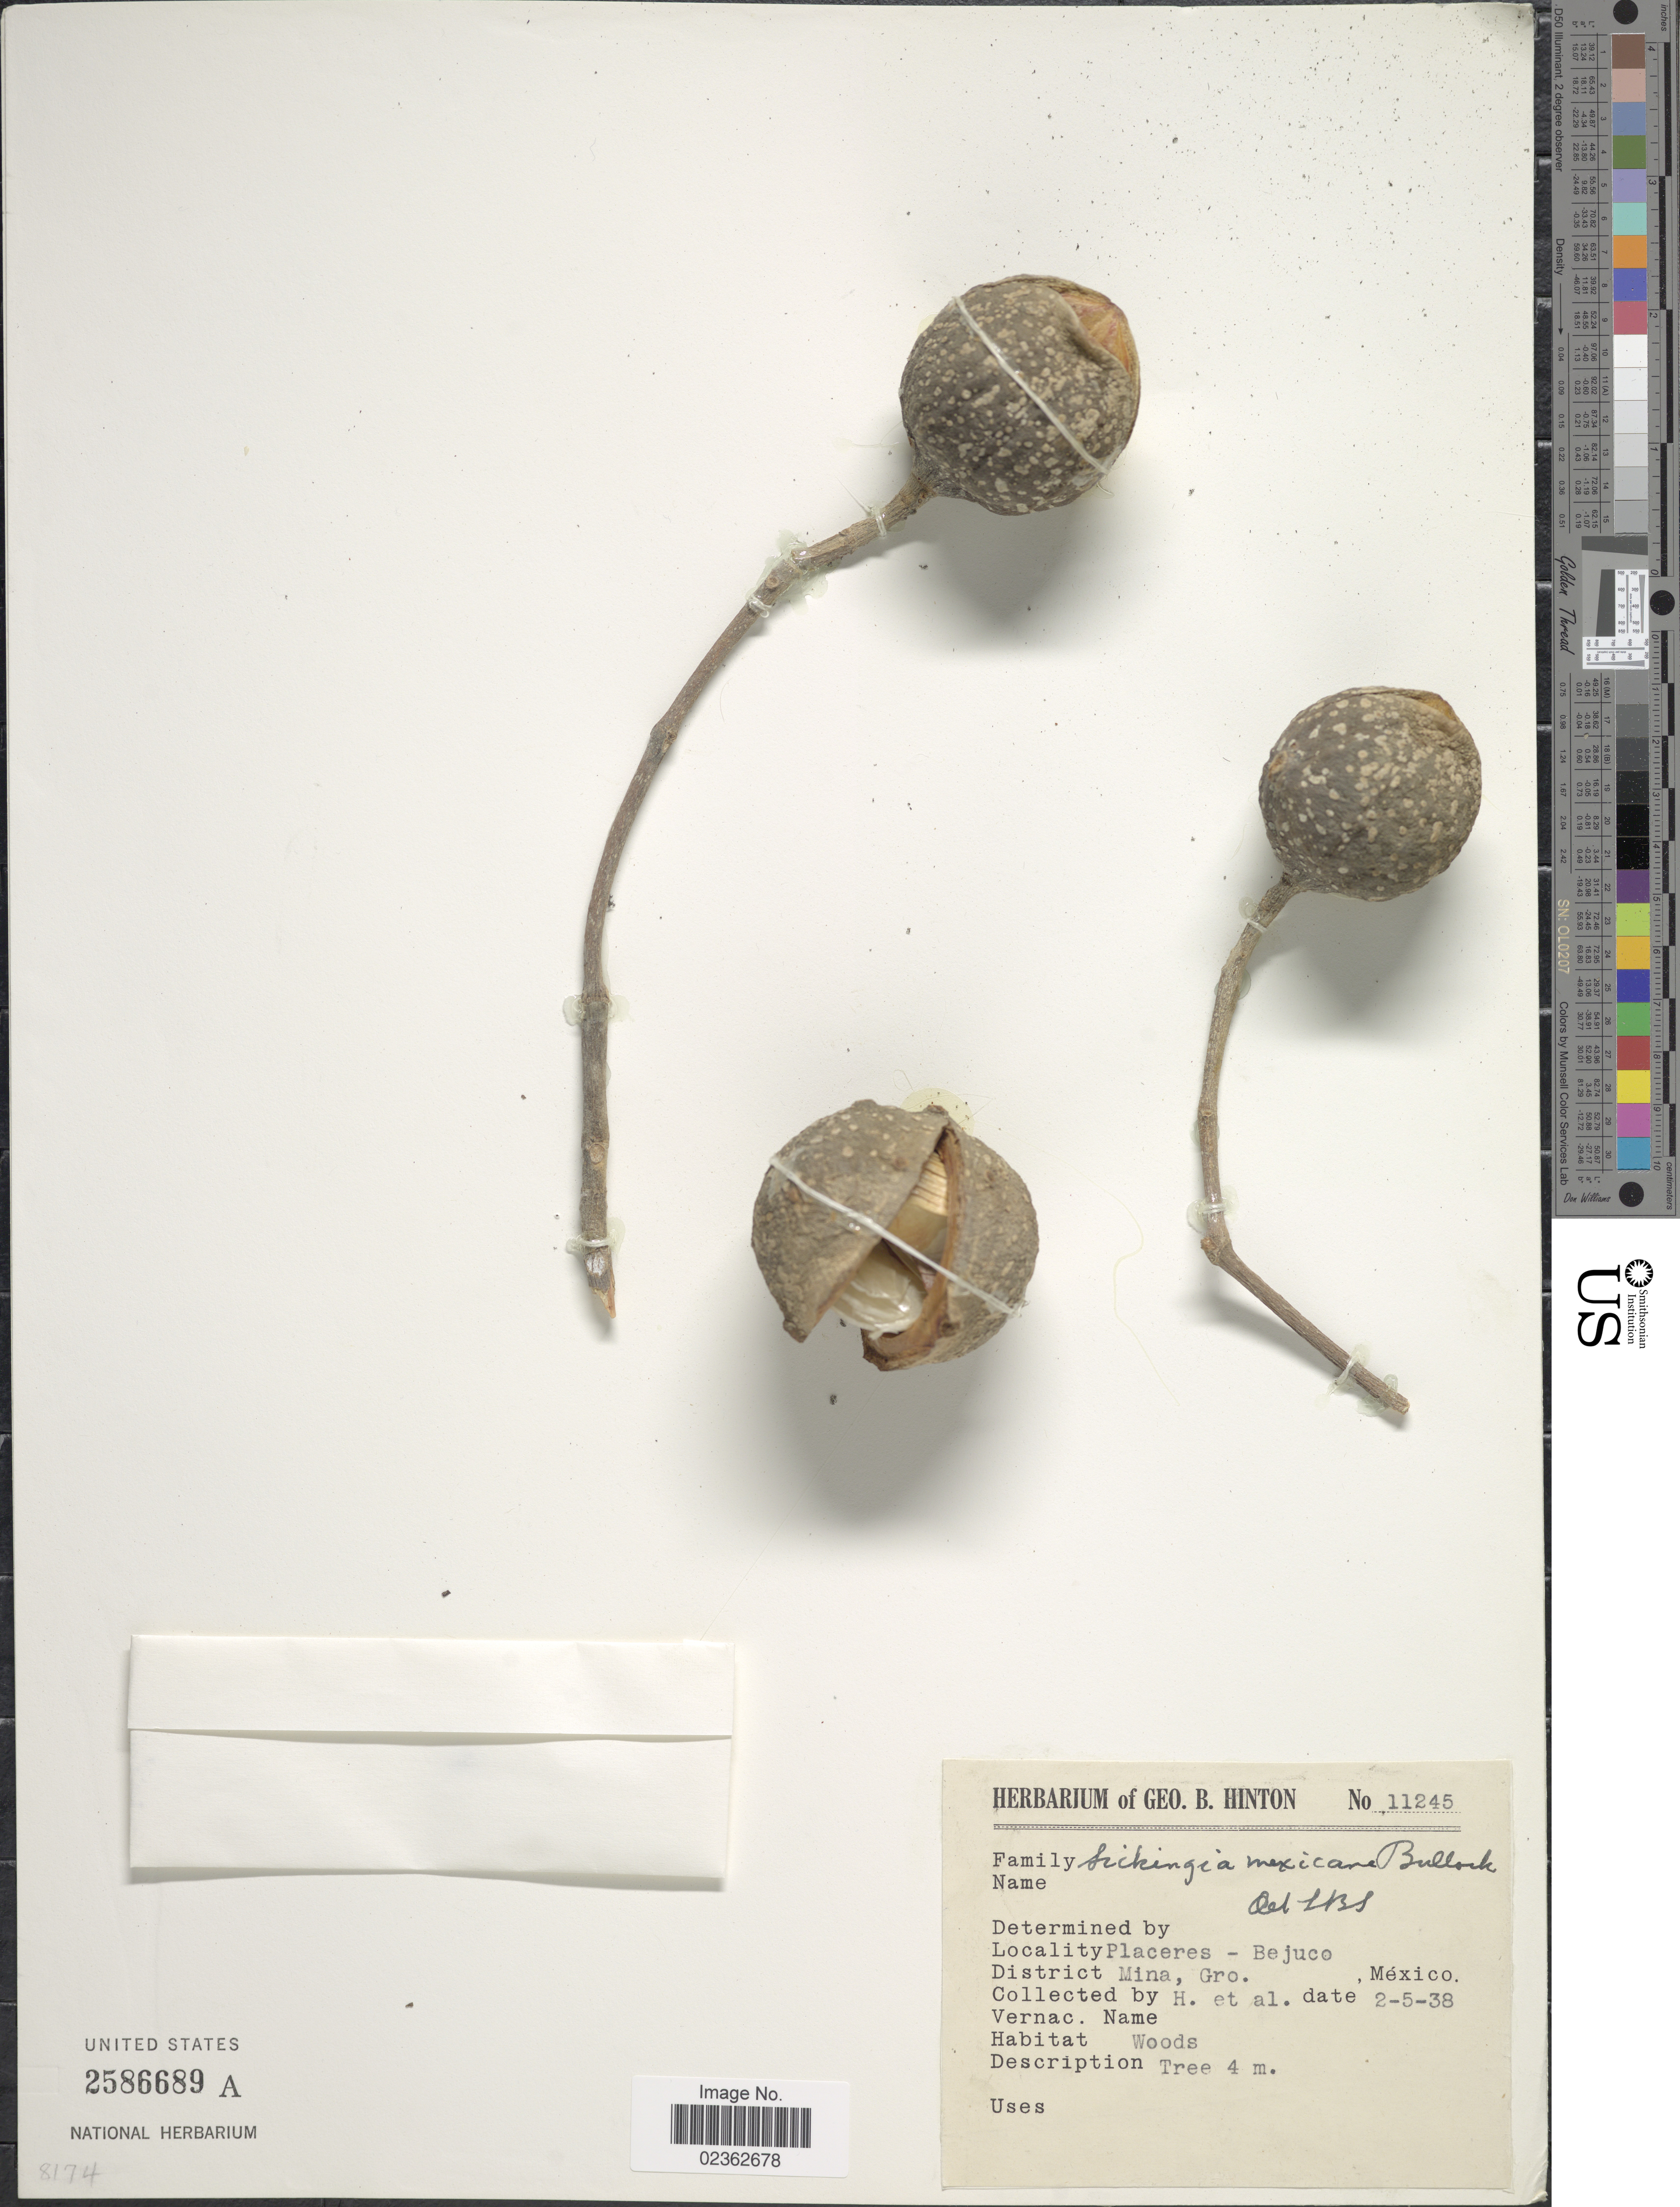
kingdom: Plantae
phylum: Tracheophyta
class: Magnoliopsida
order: Gentianales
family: Rubiaceae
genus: Simira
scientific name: Simira mexicana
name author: (Bullock) Steyerm.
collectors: G. B. Hinton & et al.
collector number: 11245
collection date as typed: Transcribed d/m/y: 5/2/38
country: Mexico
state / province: Guerrero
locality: Placeres-Bejuco, District Mina.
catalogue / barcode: US 2586689A